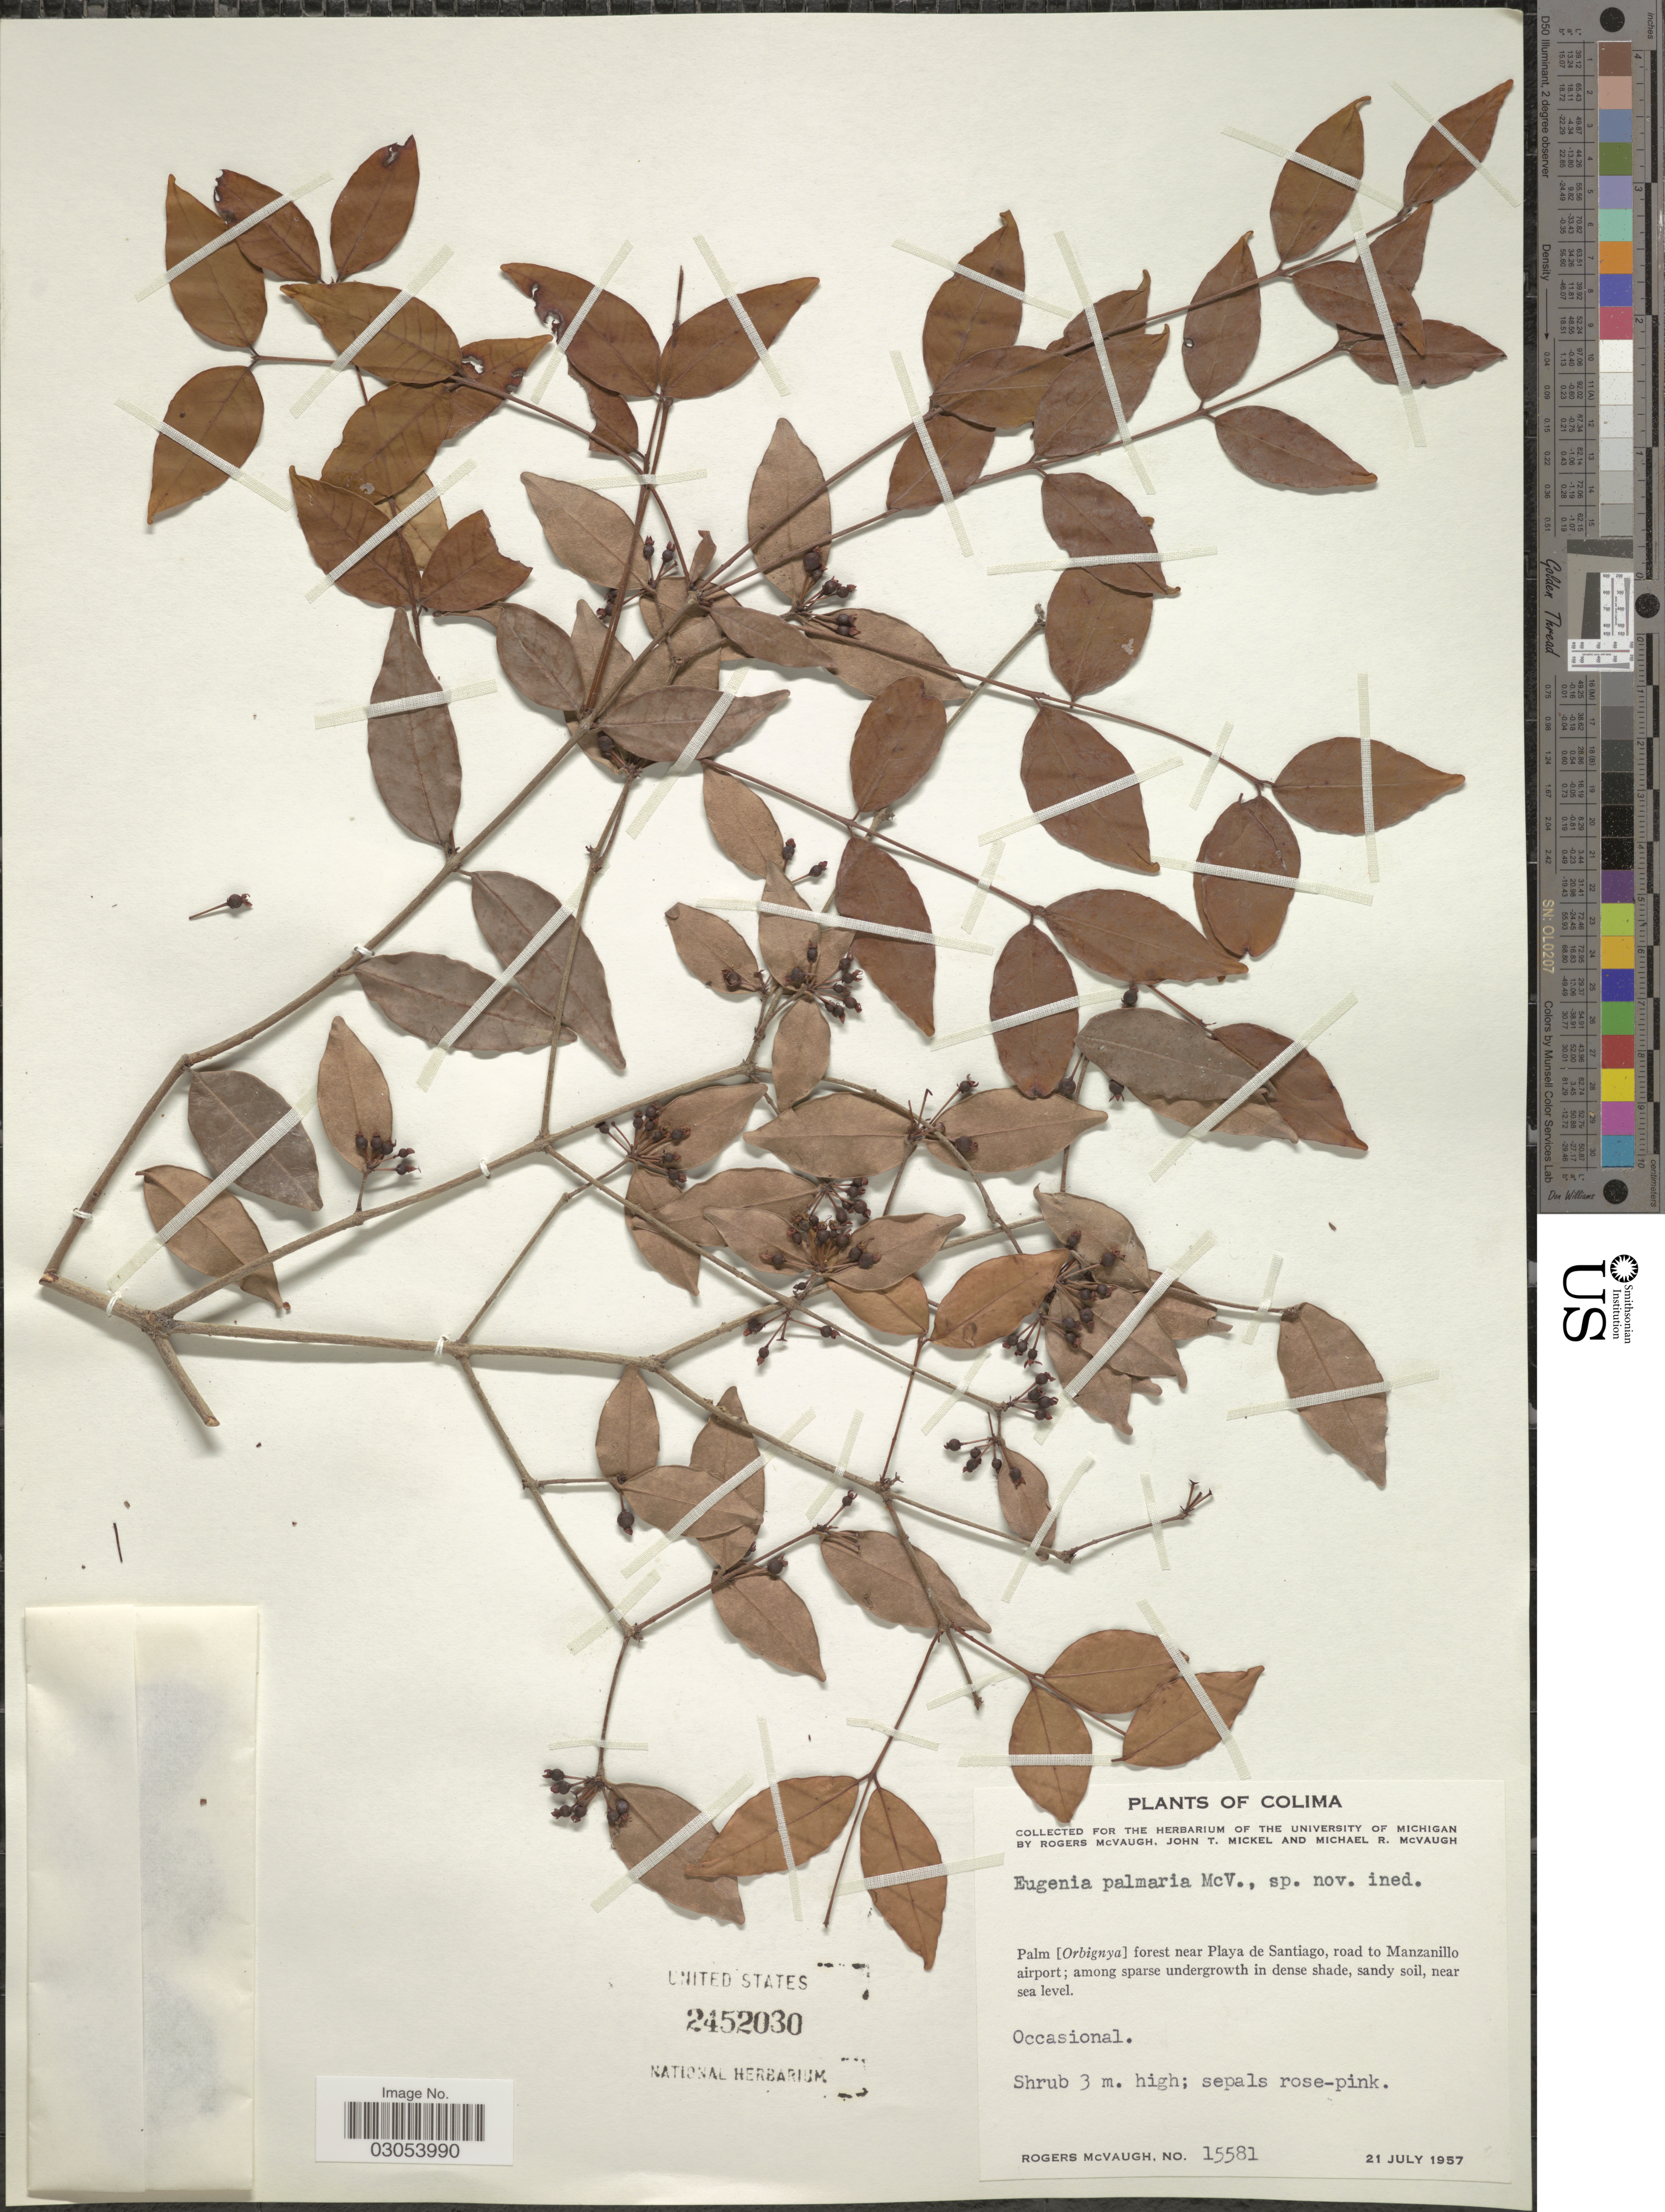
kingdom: Plantae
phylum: Tracheophyta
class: Magnoliopsida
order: Myrtales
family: Myrtaceae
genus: Eugenia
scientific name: Eugenia palmaria McVaugh sp. nov. ined.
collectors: R. McVaugh, J. T. Mickel & M. R. McVaugh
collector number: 15581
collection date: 1957-07-21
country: Mexico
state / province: Colima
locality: Palm [Orbignya] forest near Playa de Santiago, road to Manzanillo airport.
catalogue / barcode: US 2452030